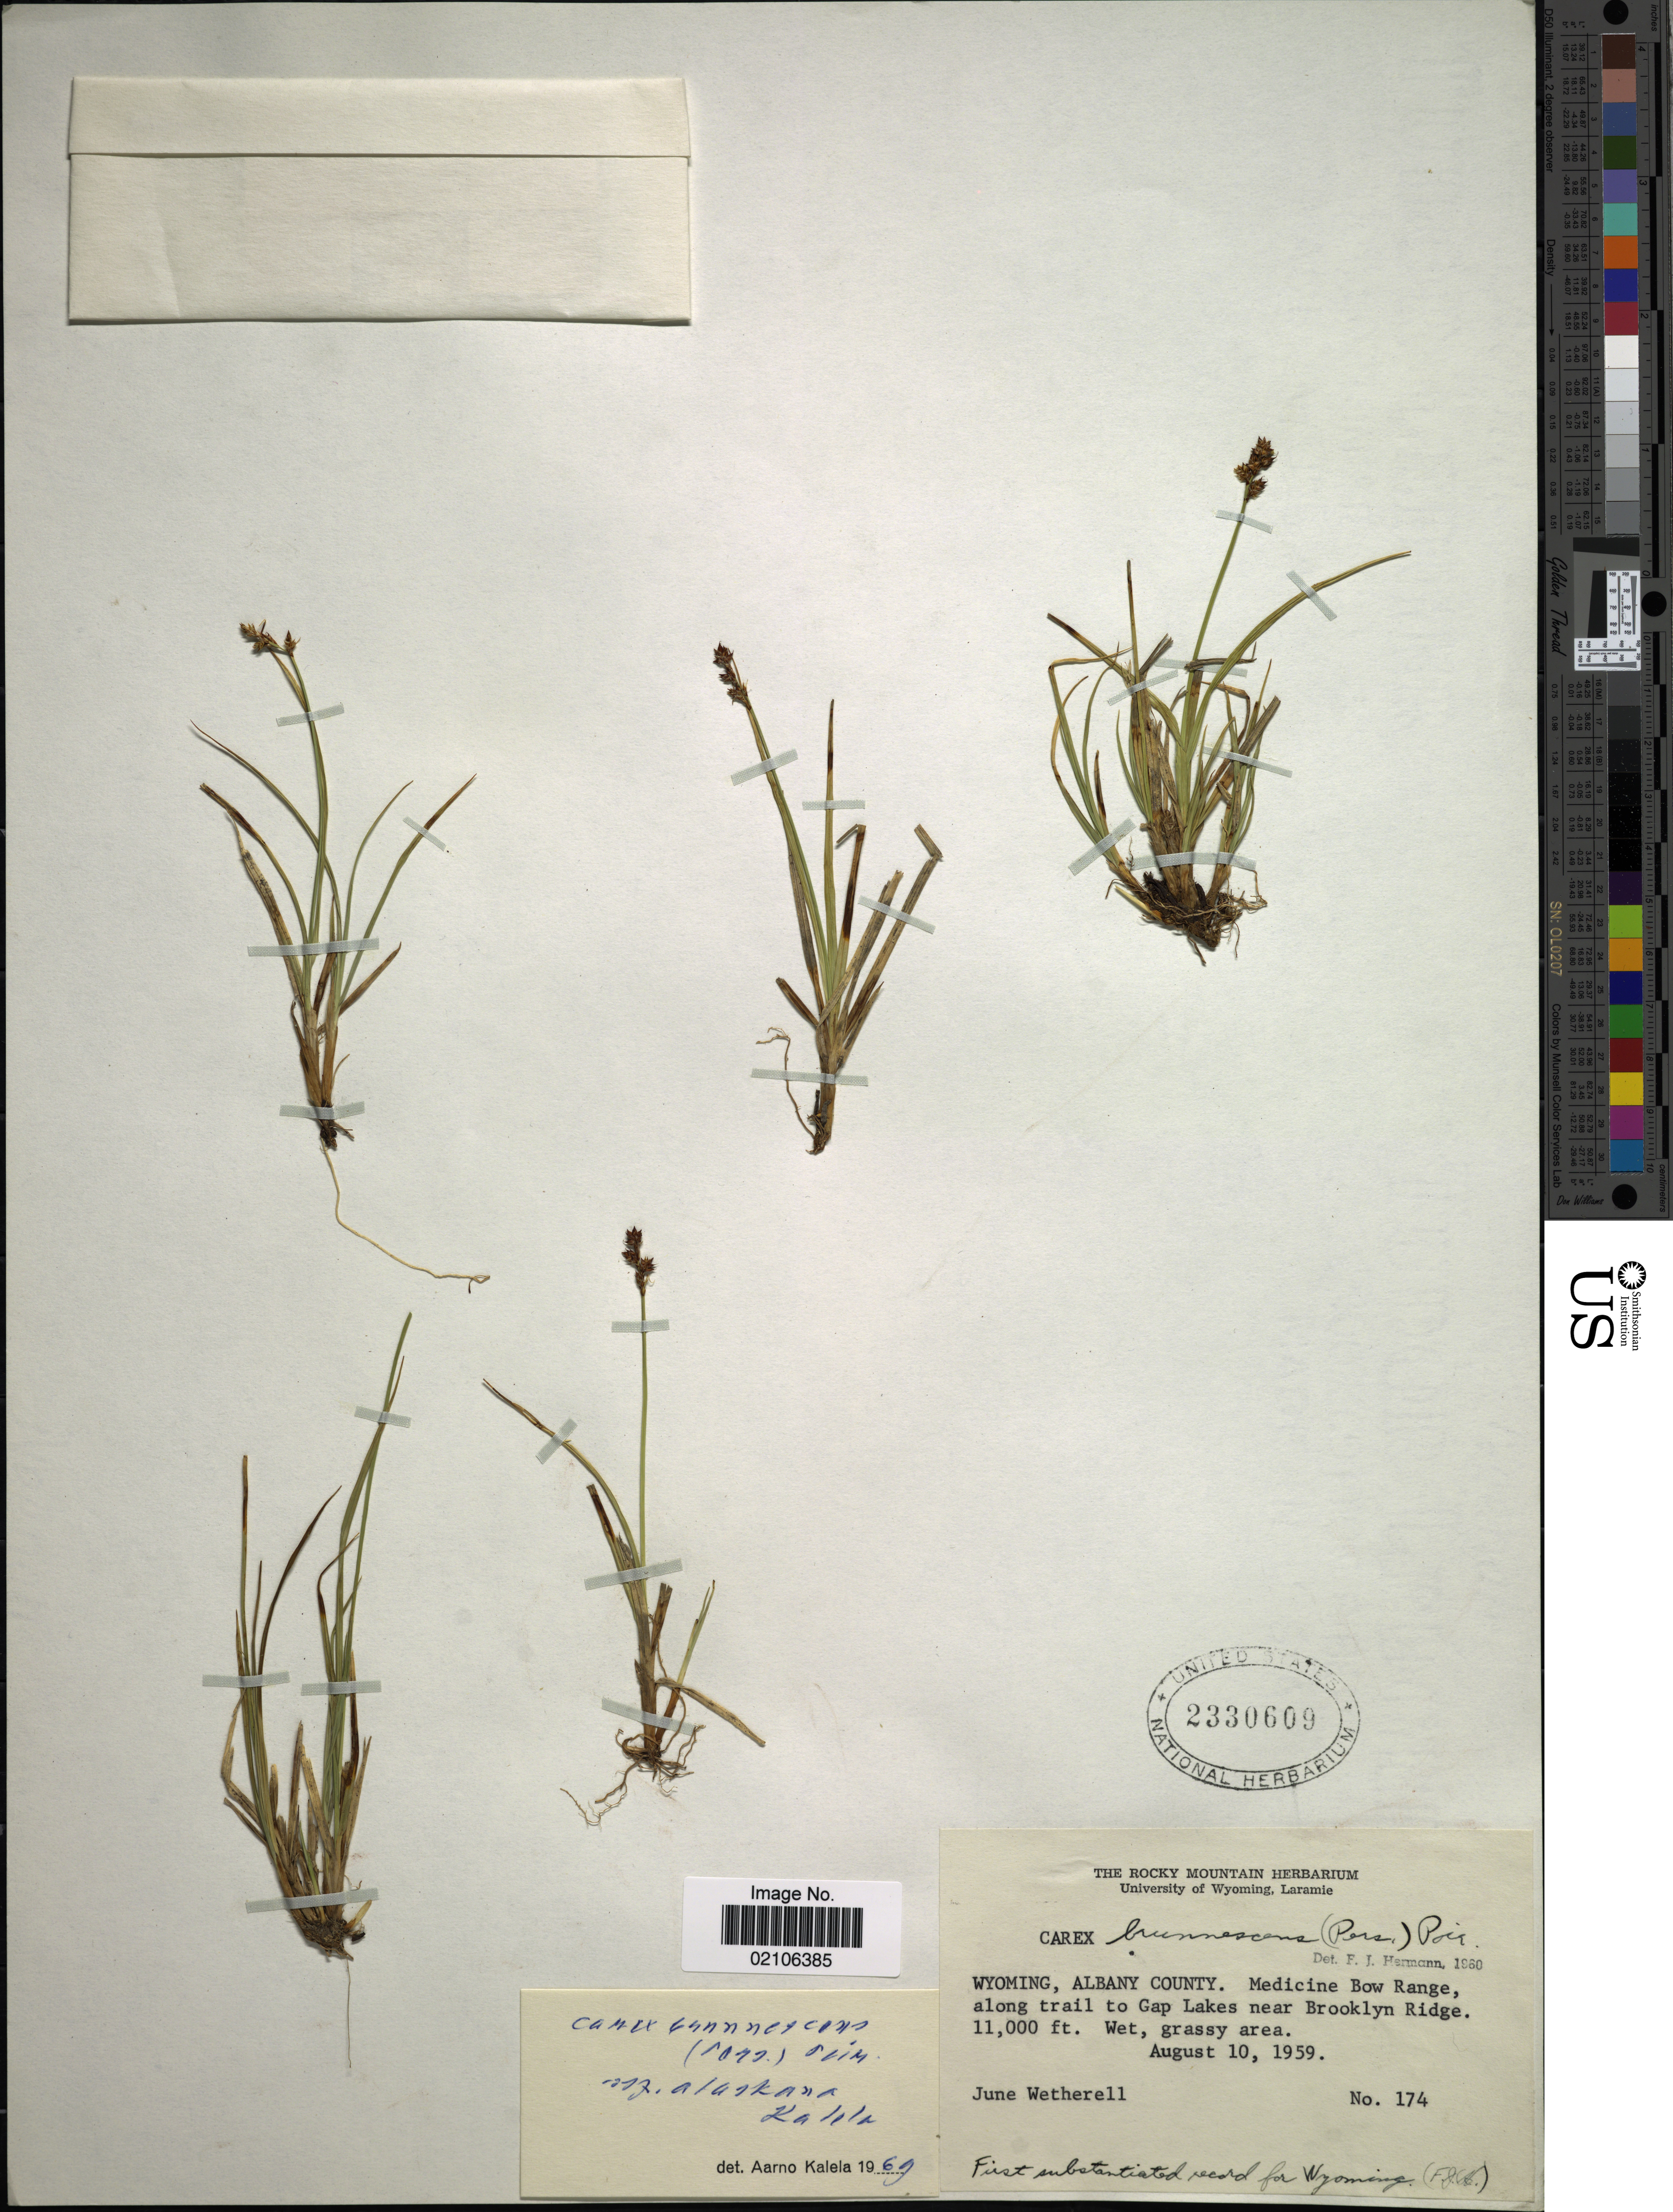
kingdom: Plantae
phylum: Tracheophyta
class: Liliopsida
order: Poales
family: Cyperaceae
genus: Carex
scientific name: Carex brunnescens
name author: (Pers.) Poir.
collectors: J. Wetherell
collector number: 174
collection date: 1959-08-10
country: United States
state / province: Wyoming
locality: Albany County. Medicine Bow Range, along trail to Gap Lakes near Brooklyn Ridge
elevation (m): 3353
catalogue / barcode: US 2330609